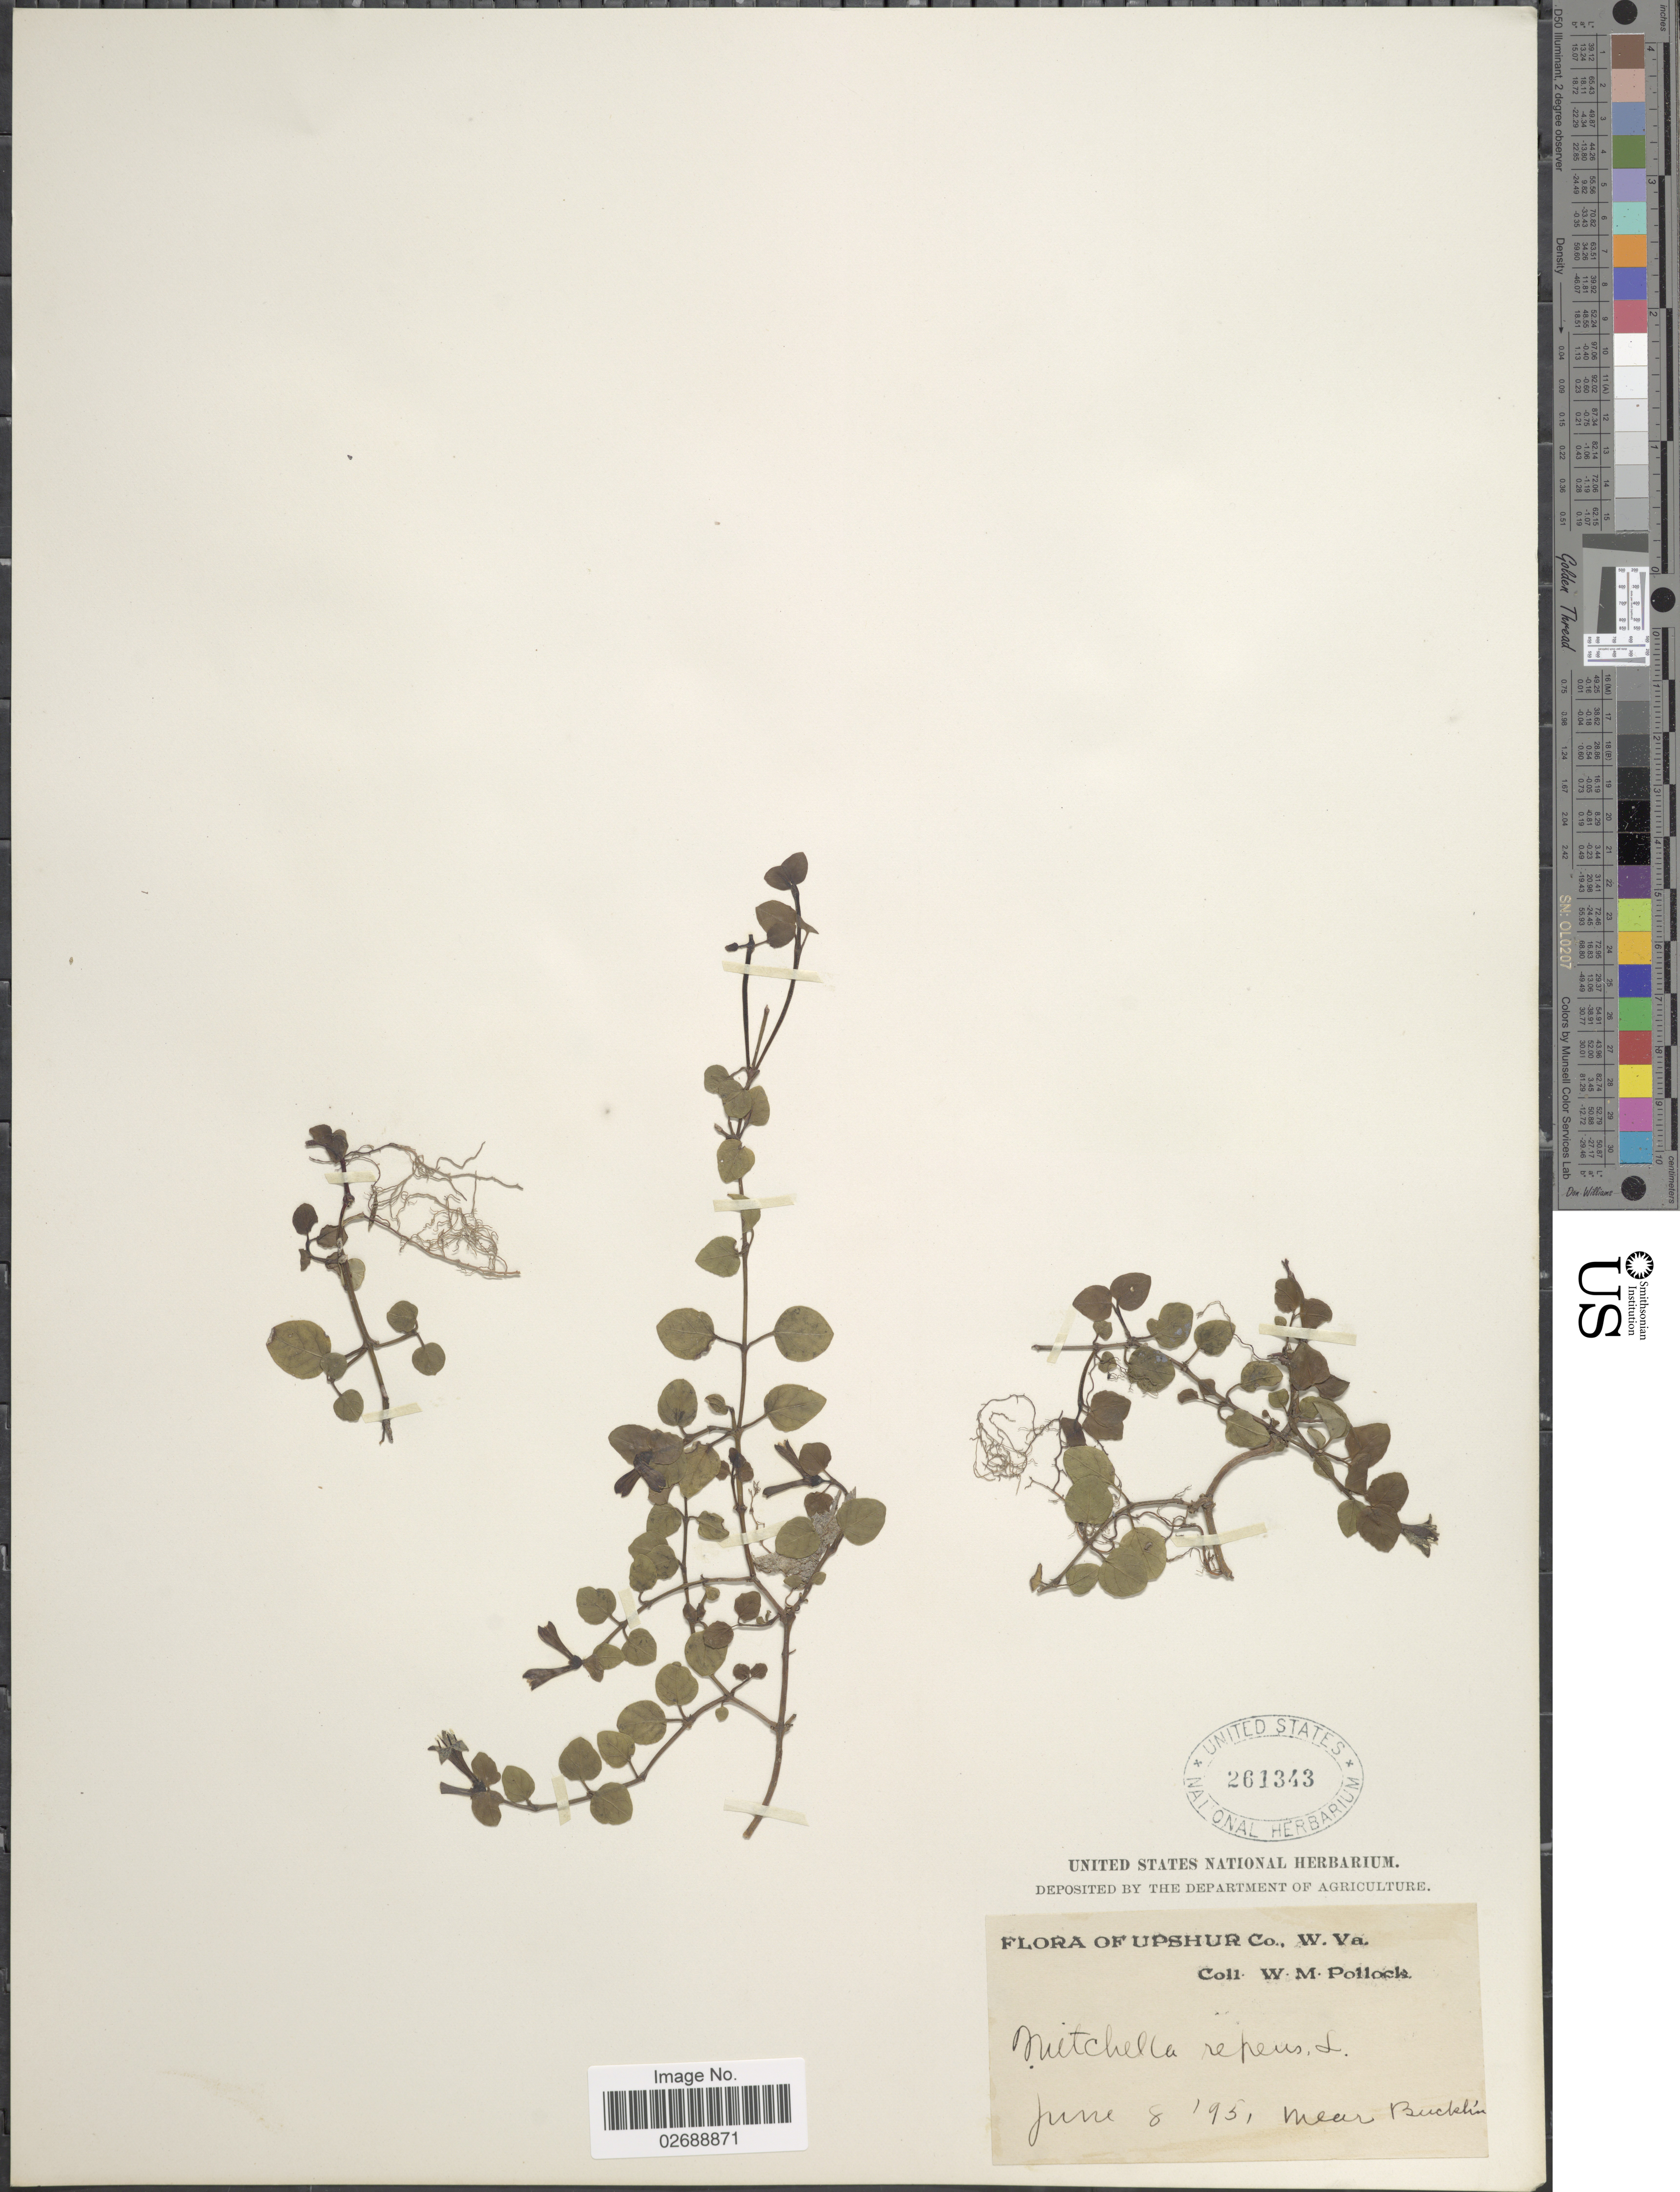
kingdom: Plantae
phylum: Tracheophyta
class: Magnoliopsida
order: Gentianales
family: Rubiaceae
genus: Mitchella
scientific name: Mitchella repens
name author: L.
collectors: W. M. Pollock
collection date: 1895-06-08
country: United States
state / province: West Virginia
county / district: Upshur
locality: Near Bucklin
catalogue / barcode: US 261343